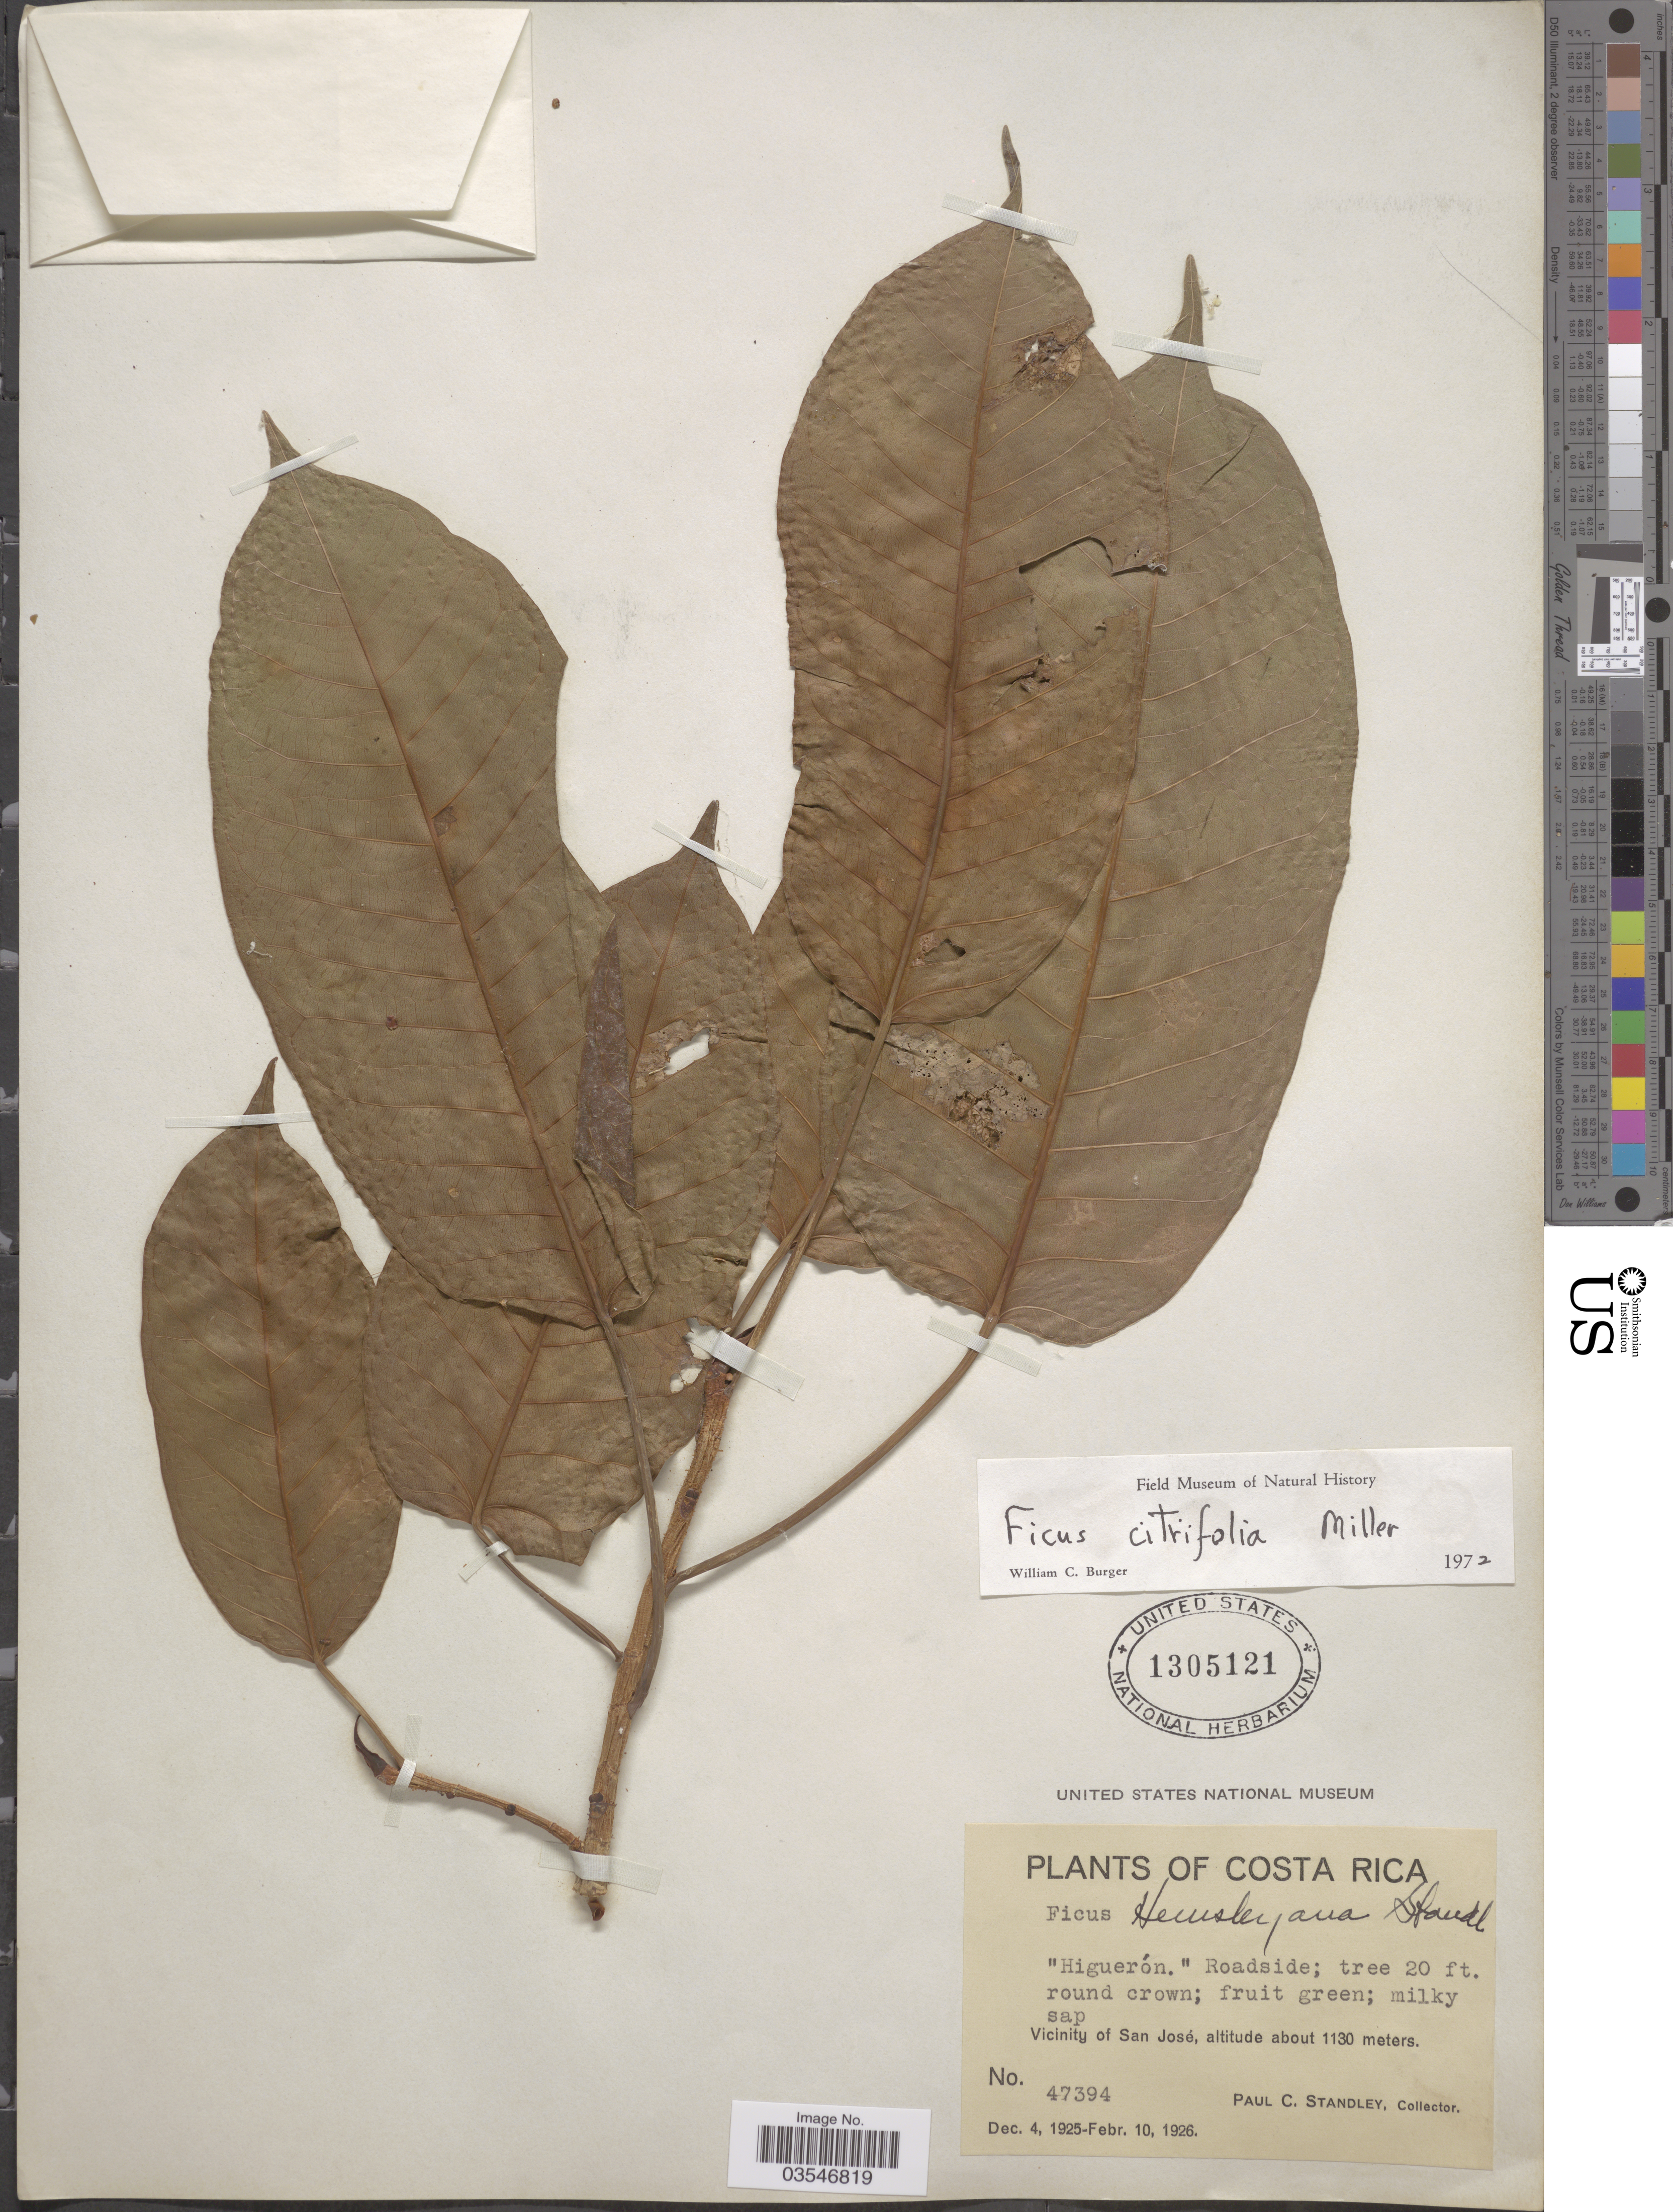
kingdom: Plantae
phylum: Tracheophyta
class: Magnoliopsida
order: Rosales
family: Moraceae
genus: Ficus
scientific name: Ficus hemsleyana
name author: King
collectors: P. C. Standley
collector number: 47394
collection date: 1925-12-04/1926-02-10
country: Costa Rica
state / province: San José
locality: Vicinity of San José.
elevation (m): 1130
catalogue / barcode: US 1305121